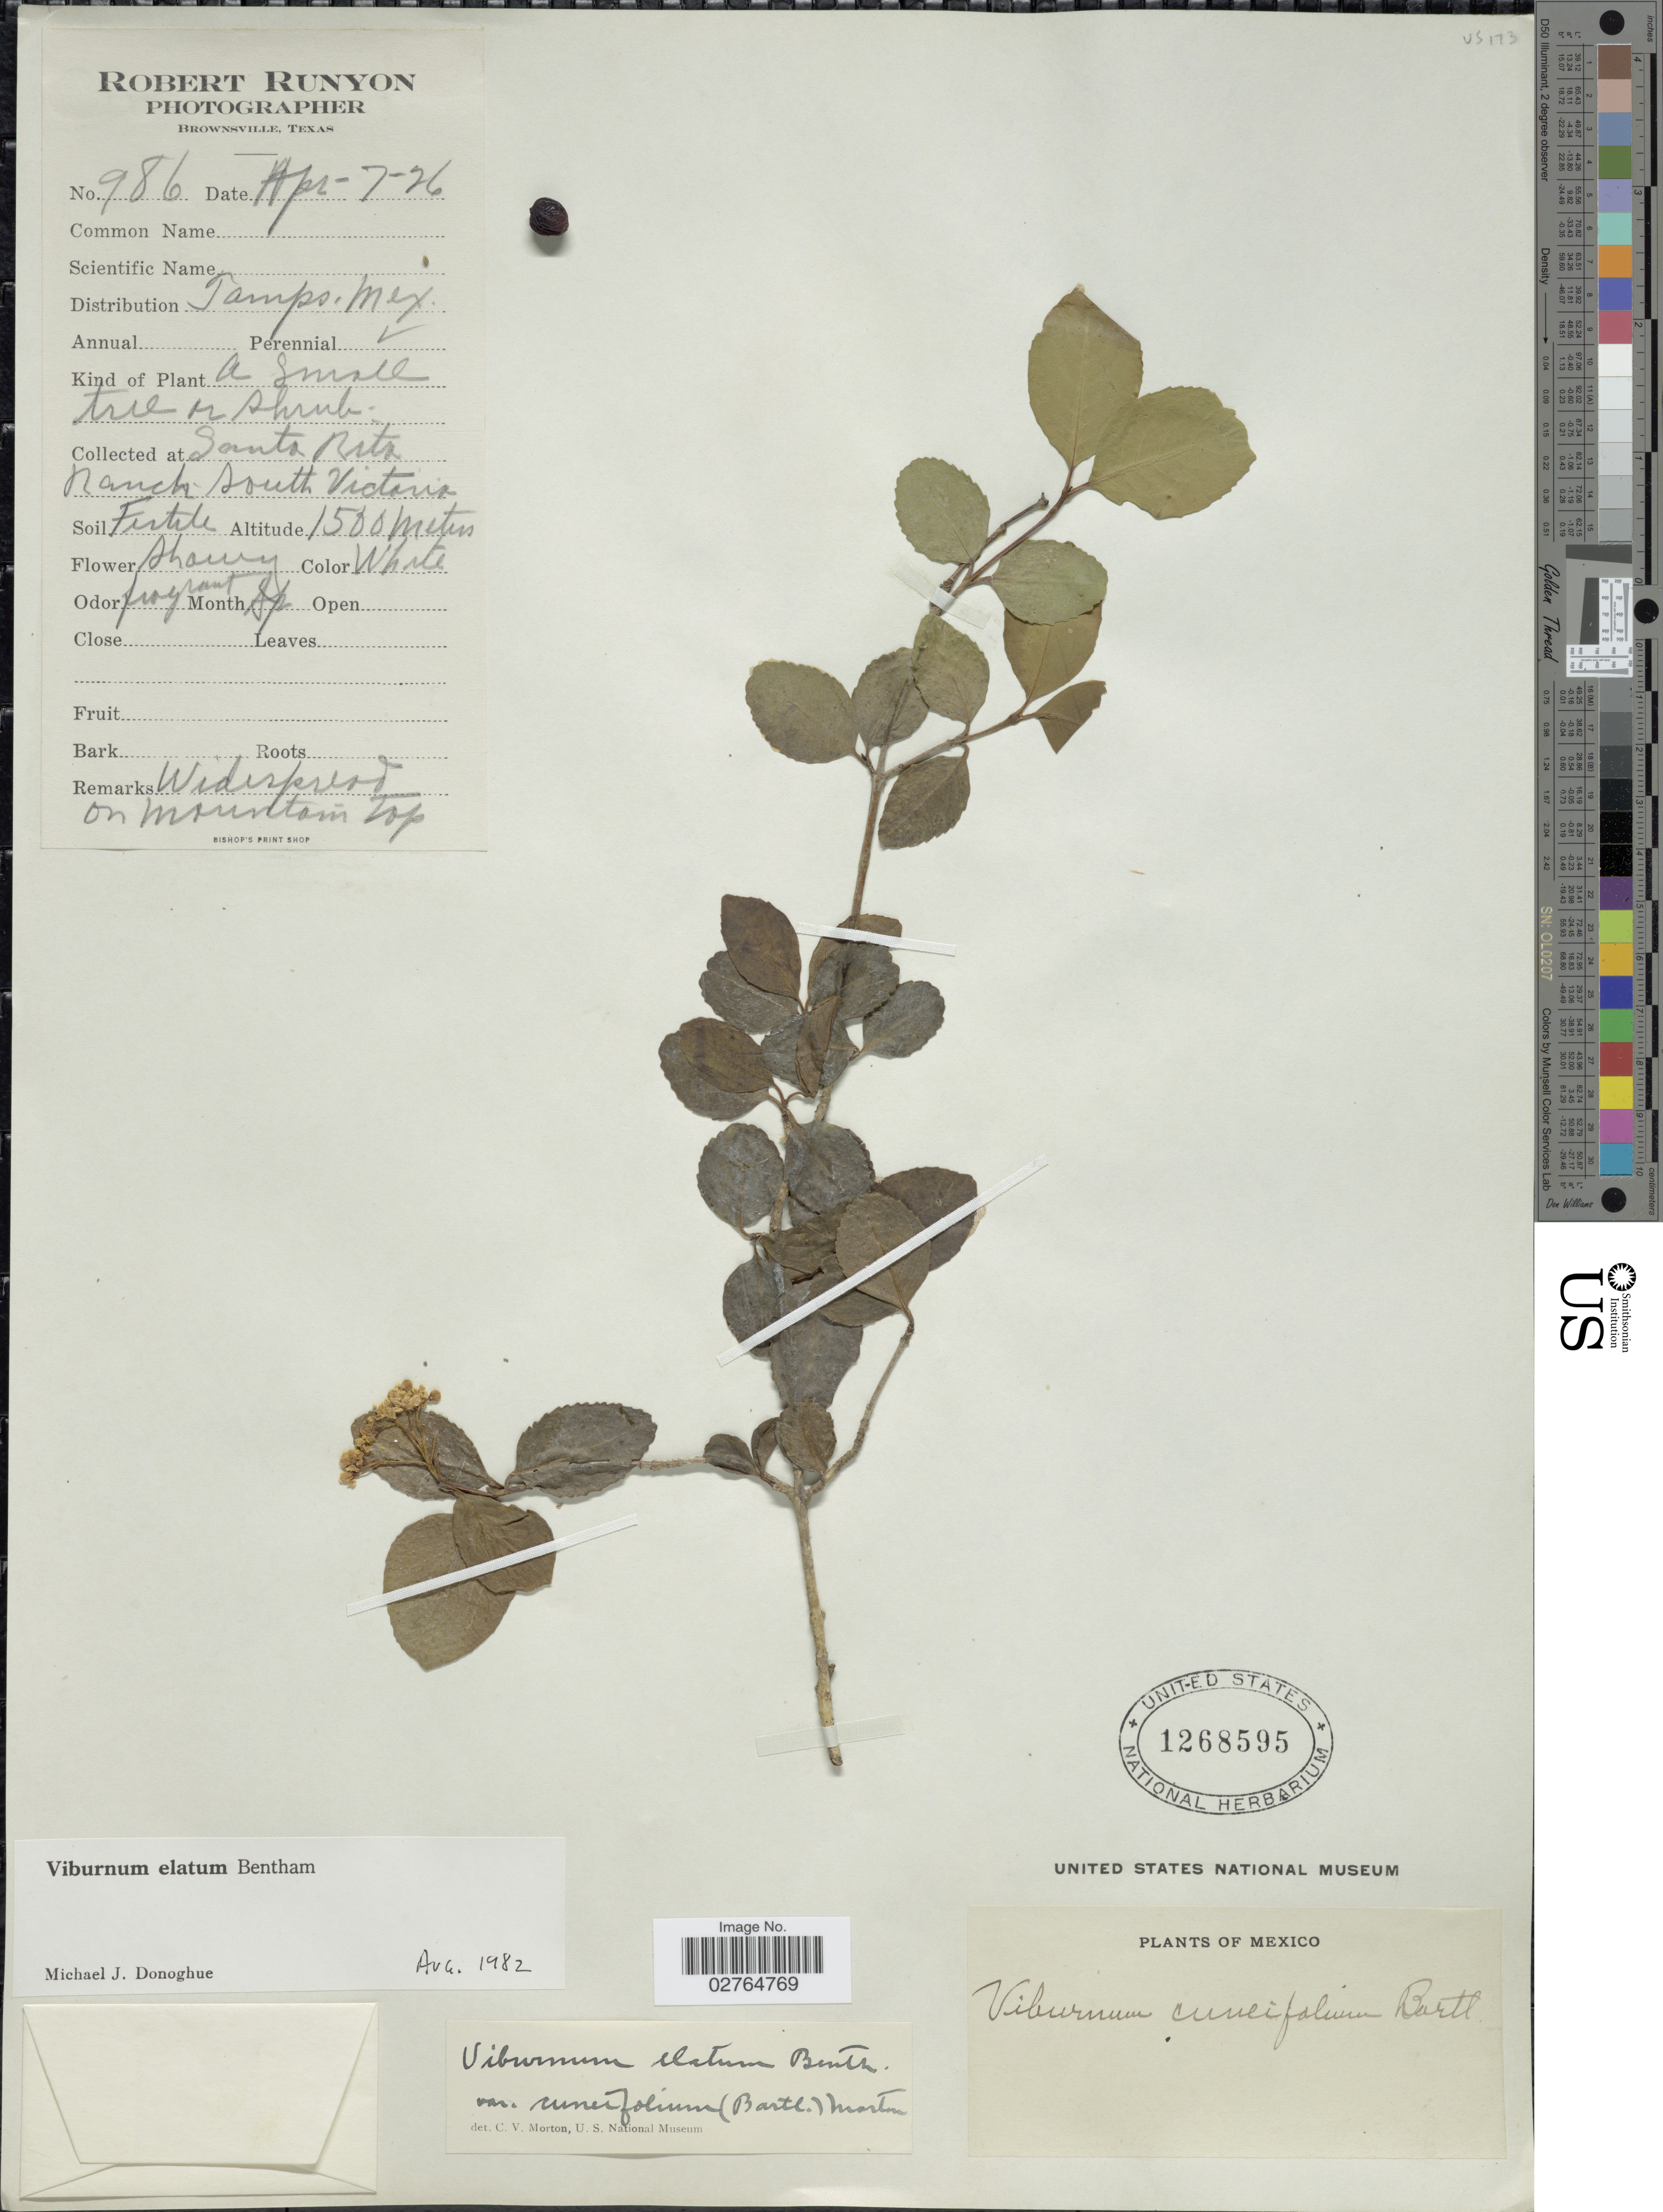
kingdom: Plantae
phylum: Tracheophyta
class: Magnoliopsida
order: Dipsacales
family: Viburnaceae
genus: Viburnum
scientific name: Viburnum elatum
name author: Benth.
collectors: R. Runyon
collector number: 986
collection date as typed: Transcribed d/m/y: 7/4/76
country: Mexico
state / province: Tamaulipas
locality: Tamps. Mex. Santa Rita. Ranch South Victoria.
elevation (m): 1500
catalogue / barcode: US 1268595